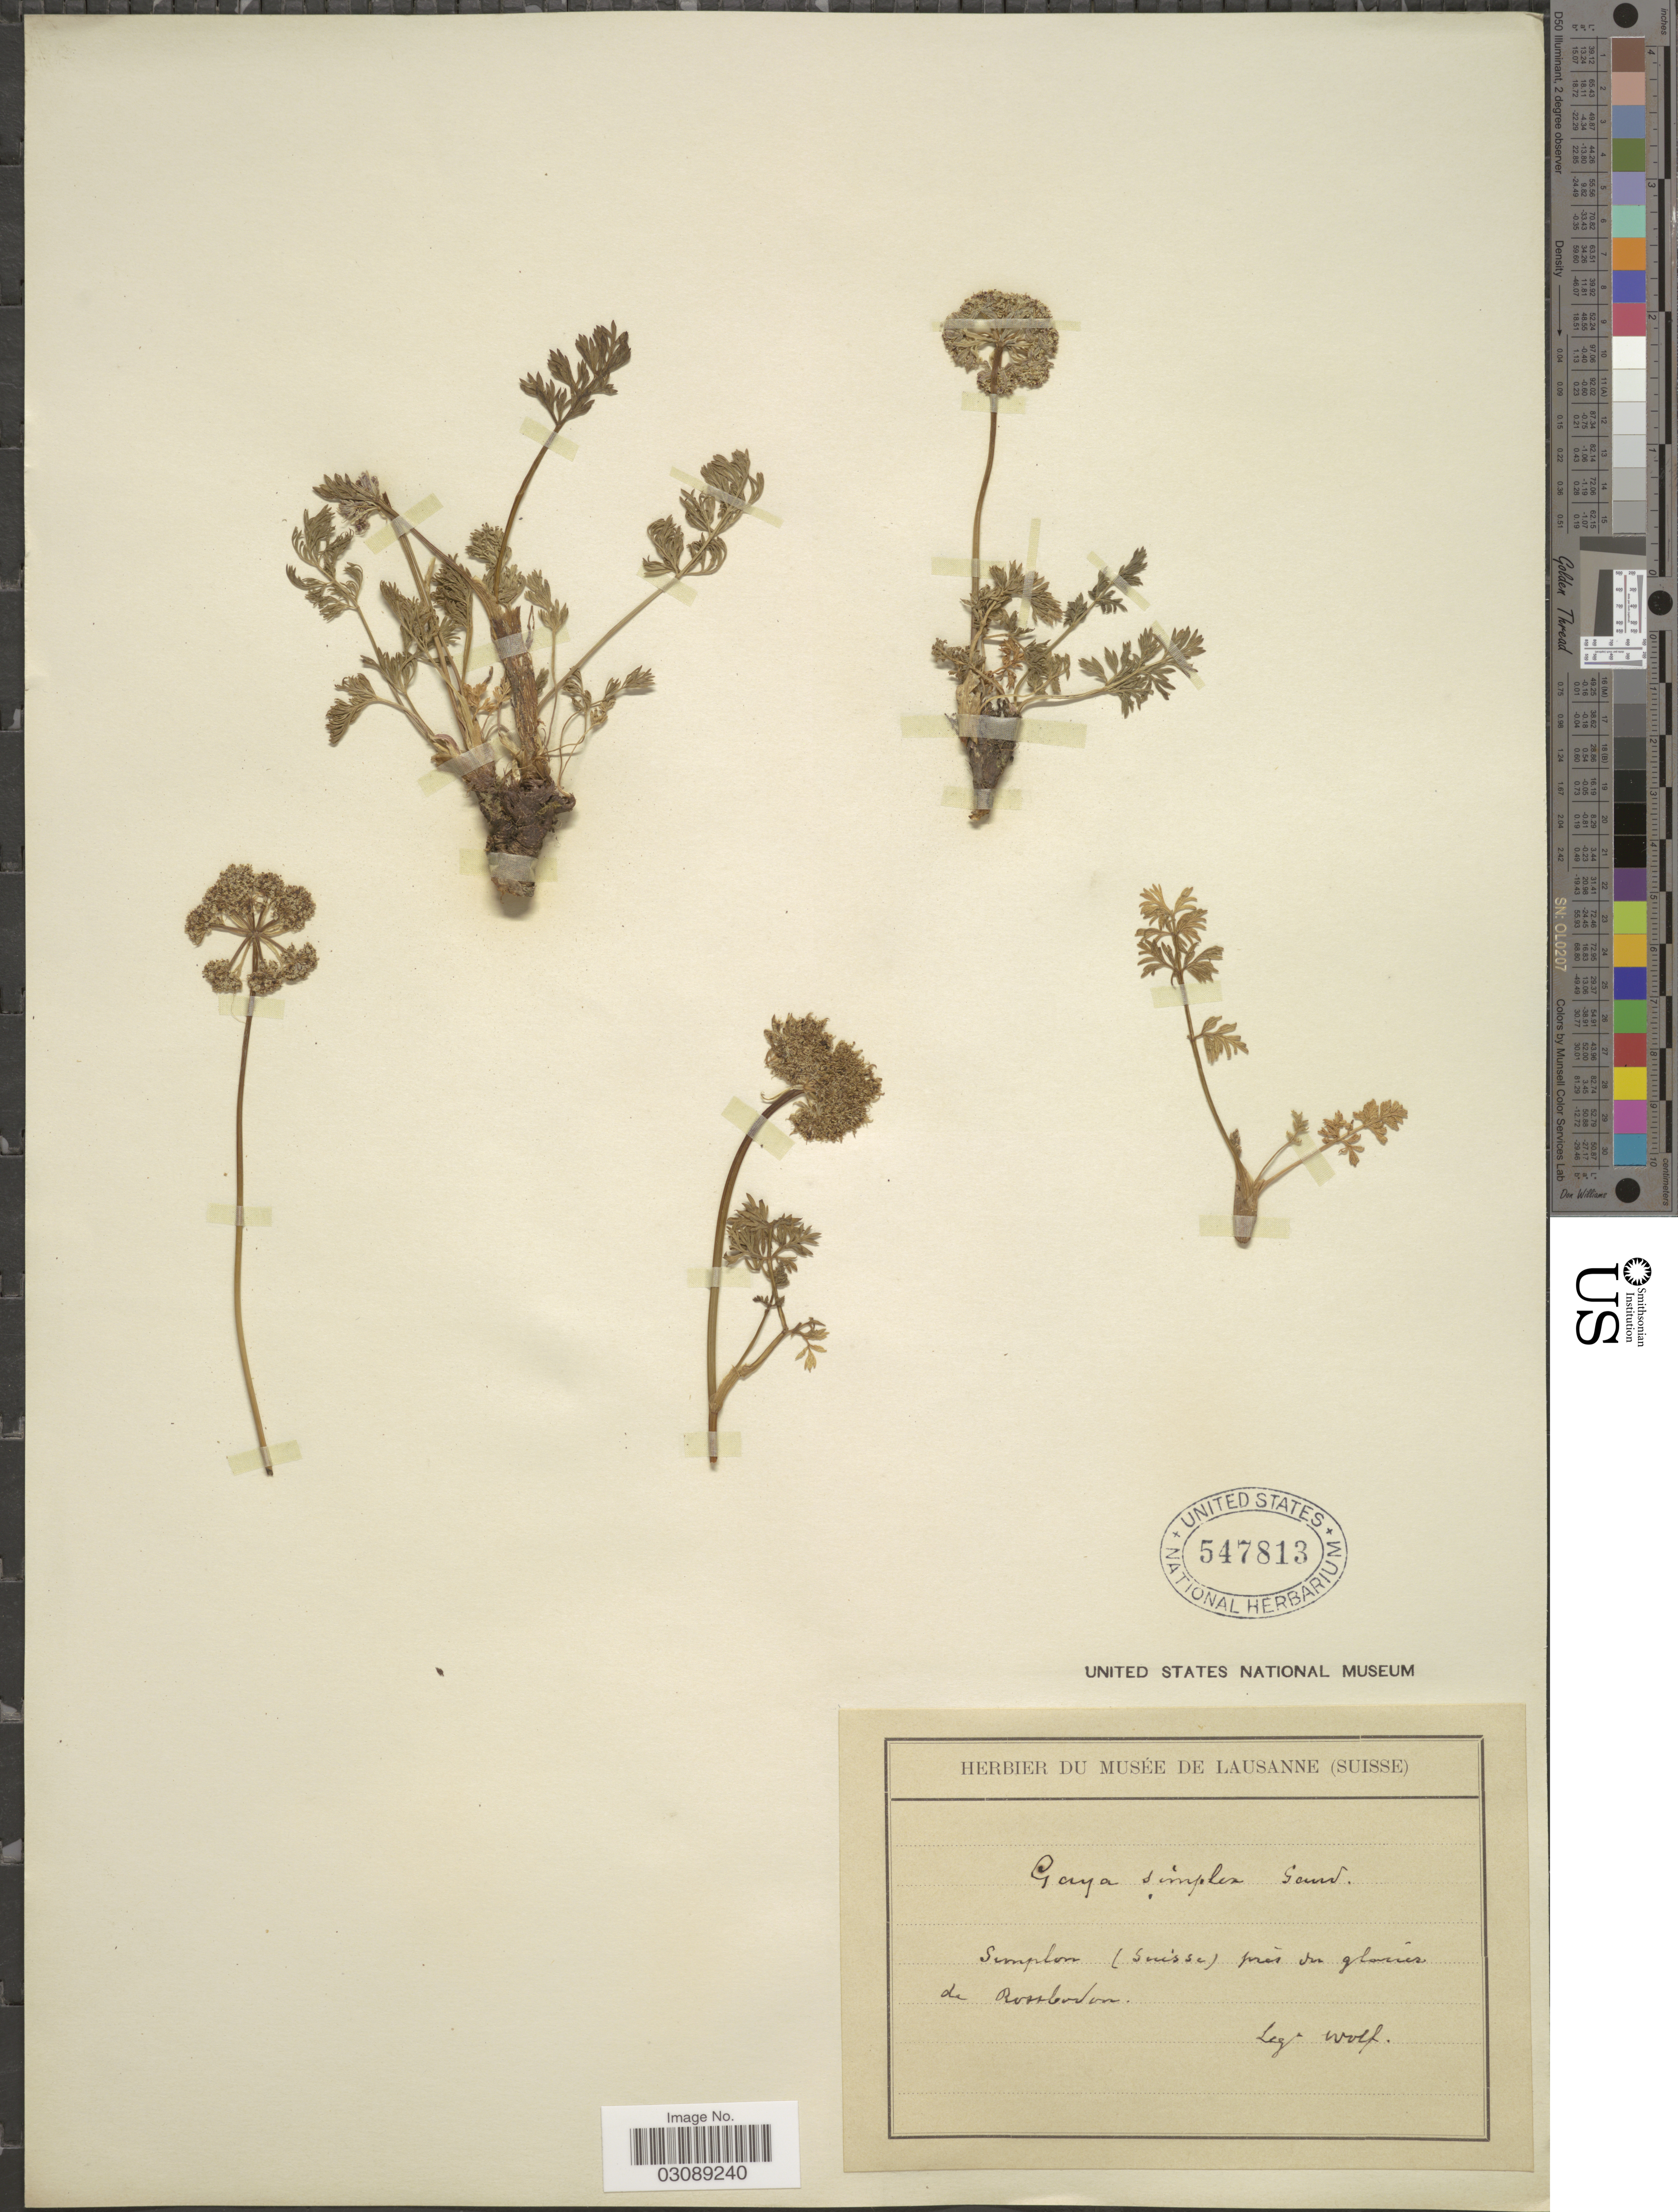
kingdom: Plantae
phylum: Tracheophyta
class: Magnoliopsida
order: Apiales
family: Apiaceae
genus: Ligusticum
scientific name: Ligusticum mutellinoides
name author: (Crantz) Vill.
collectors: -- Wolf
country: Switzerland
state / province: Valais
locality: Simplon (Suisse) prés du glacier de Rossbodon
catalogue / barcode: US 547813